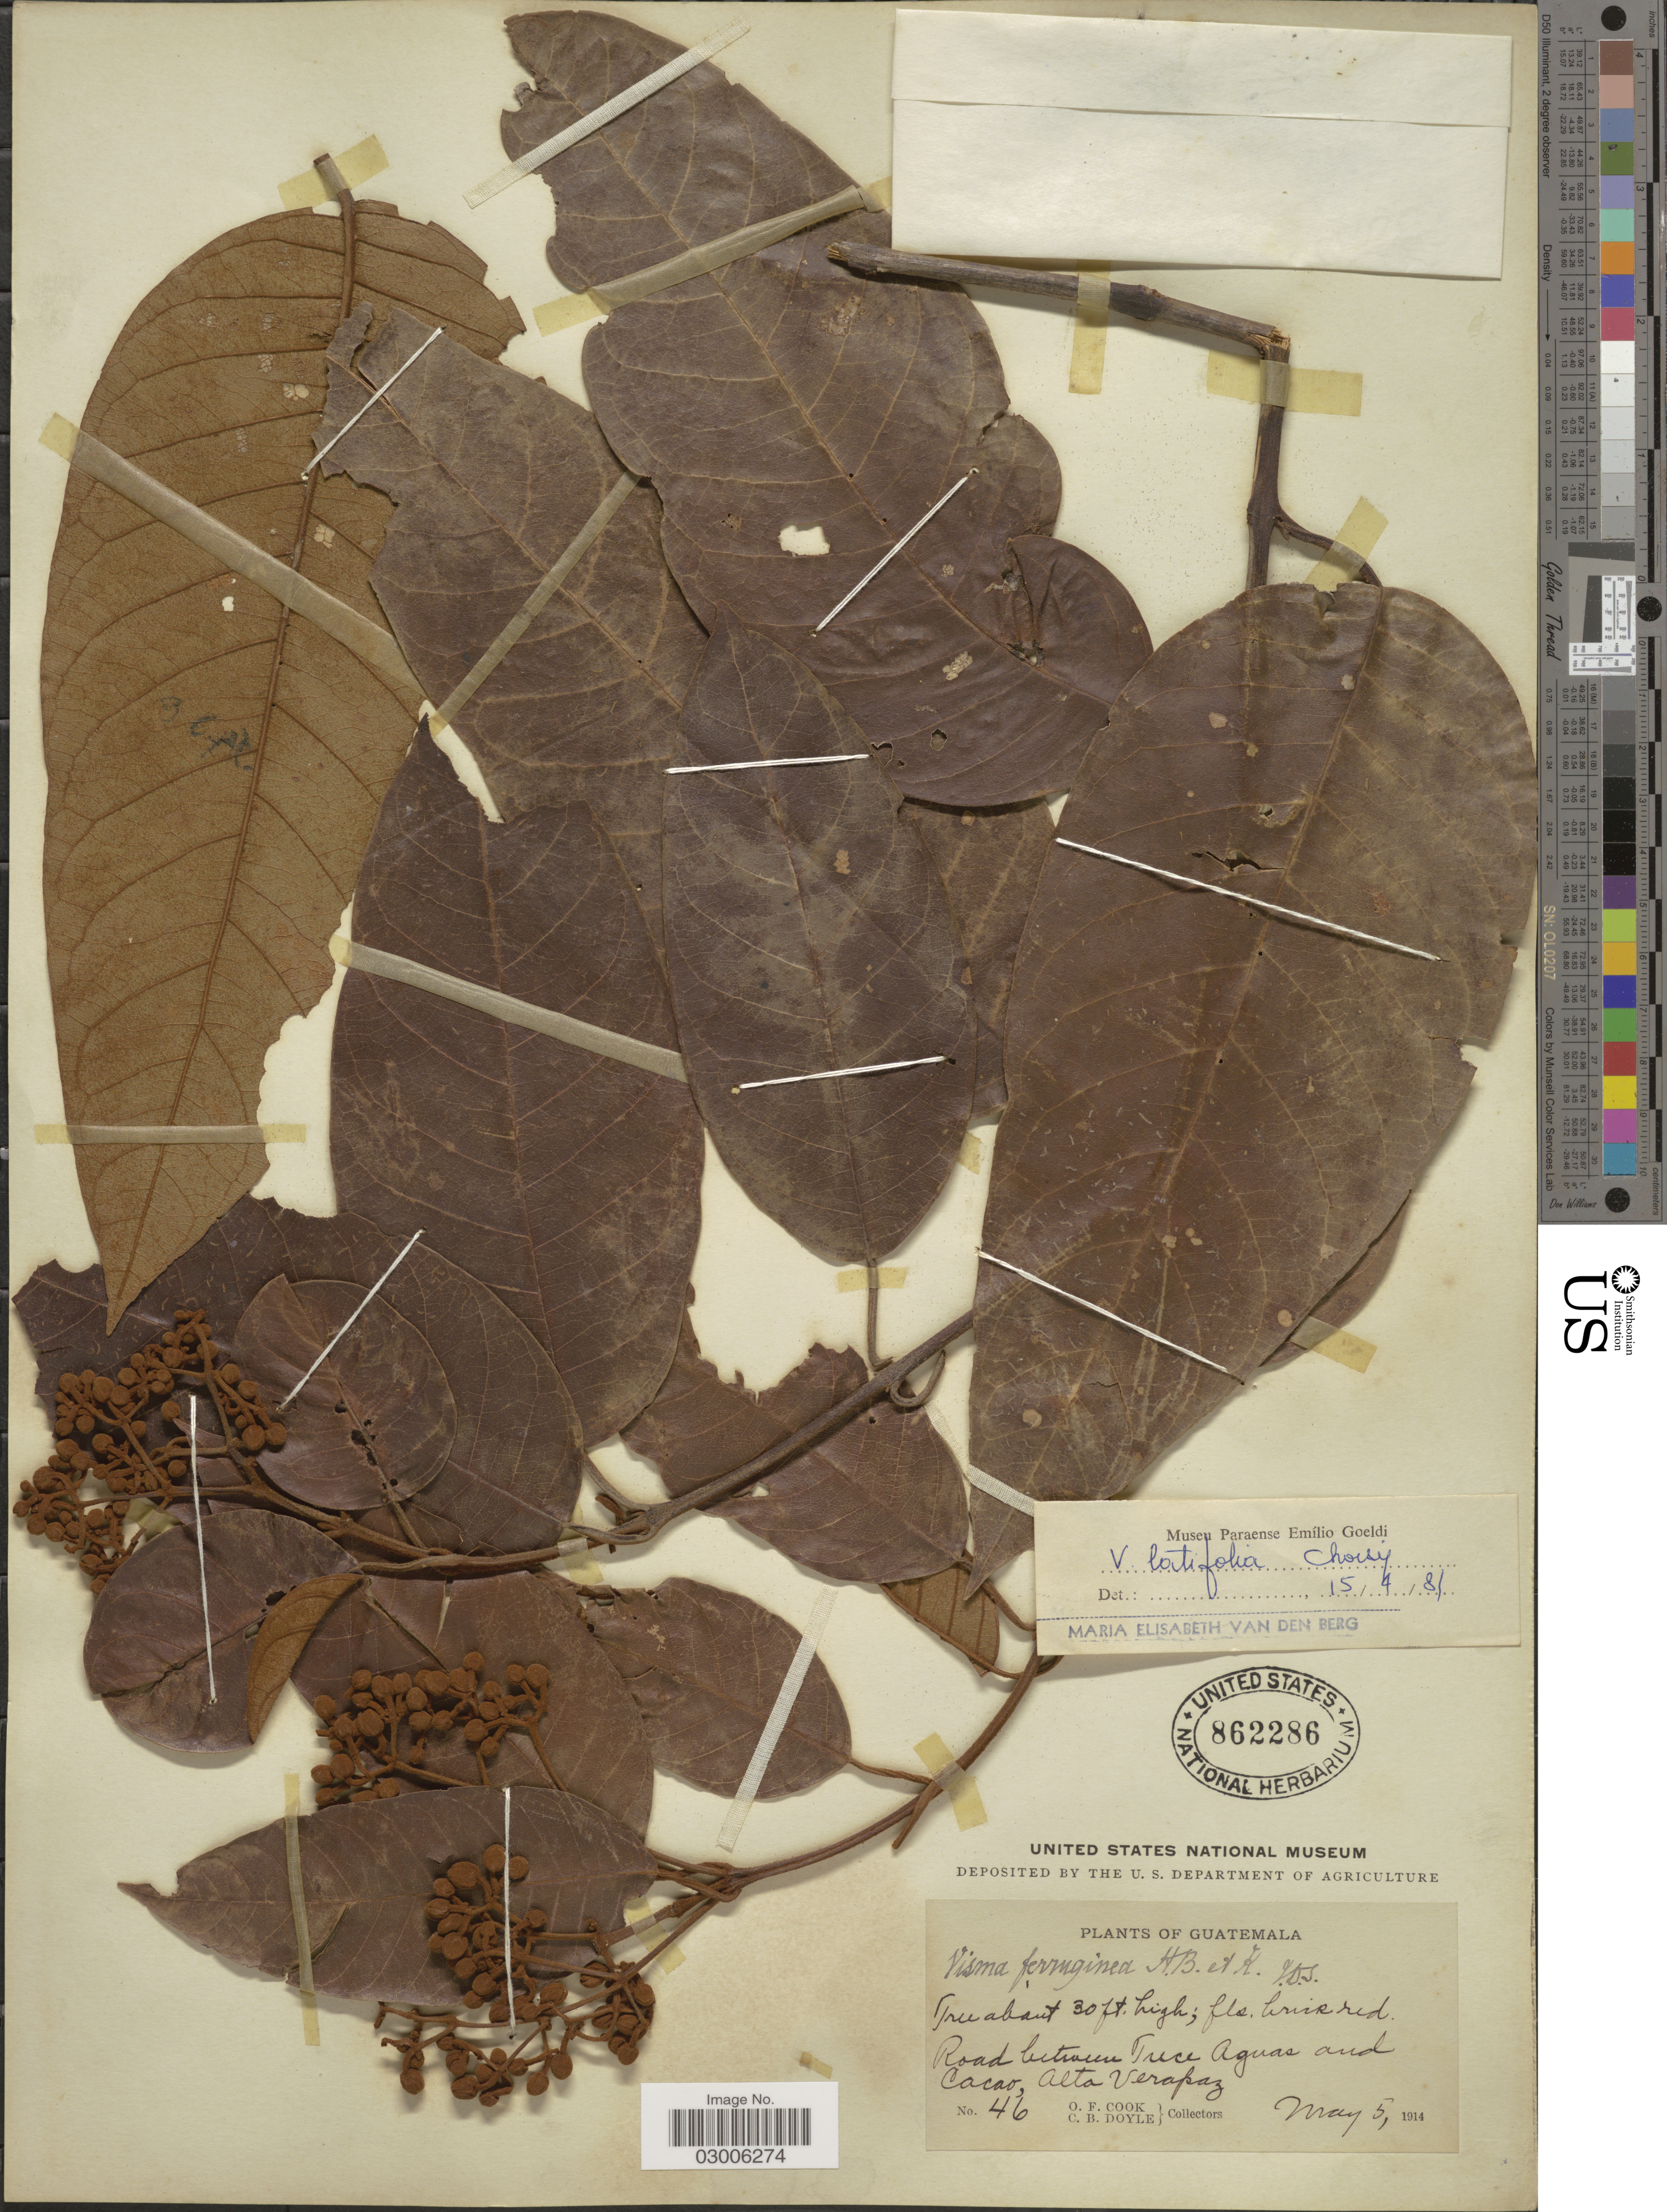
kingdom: Plantae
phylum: Tracheophyta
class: Magnoliopsida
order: Malpighiales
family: Hypericaceae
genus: Vismia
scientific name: Vismia latifolia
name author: (Aubl.) Choisy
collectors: O. F. Cook & C. Doyle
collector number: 46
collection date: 1914-05-05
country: Guatemala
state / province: Alta Verapaz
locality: Road between Trece Aguas and Cacao.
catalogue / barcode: US 862286